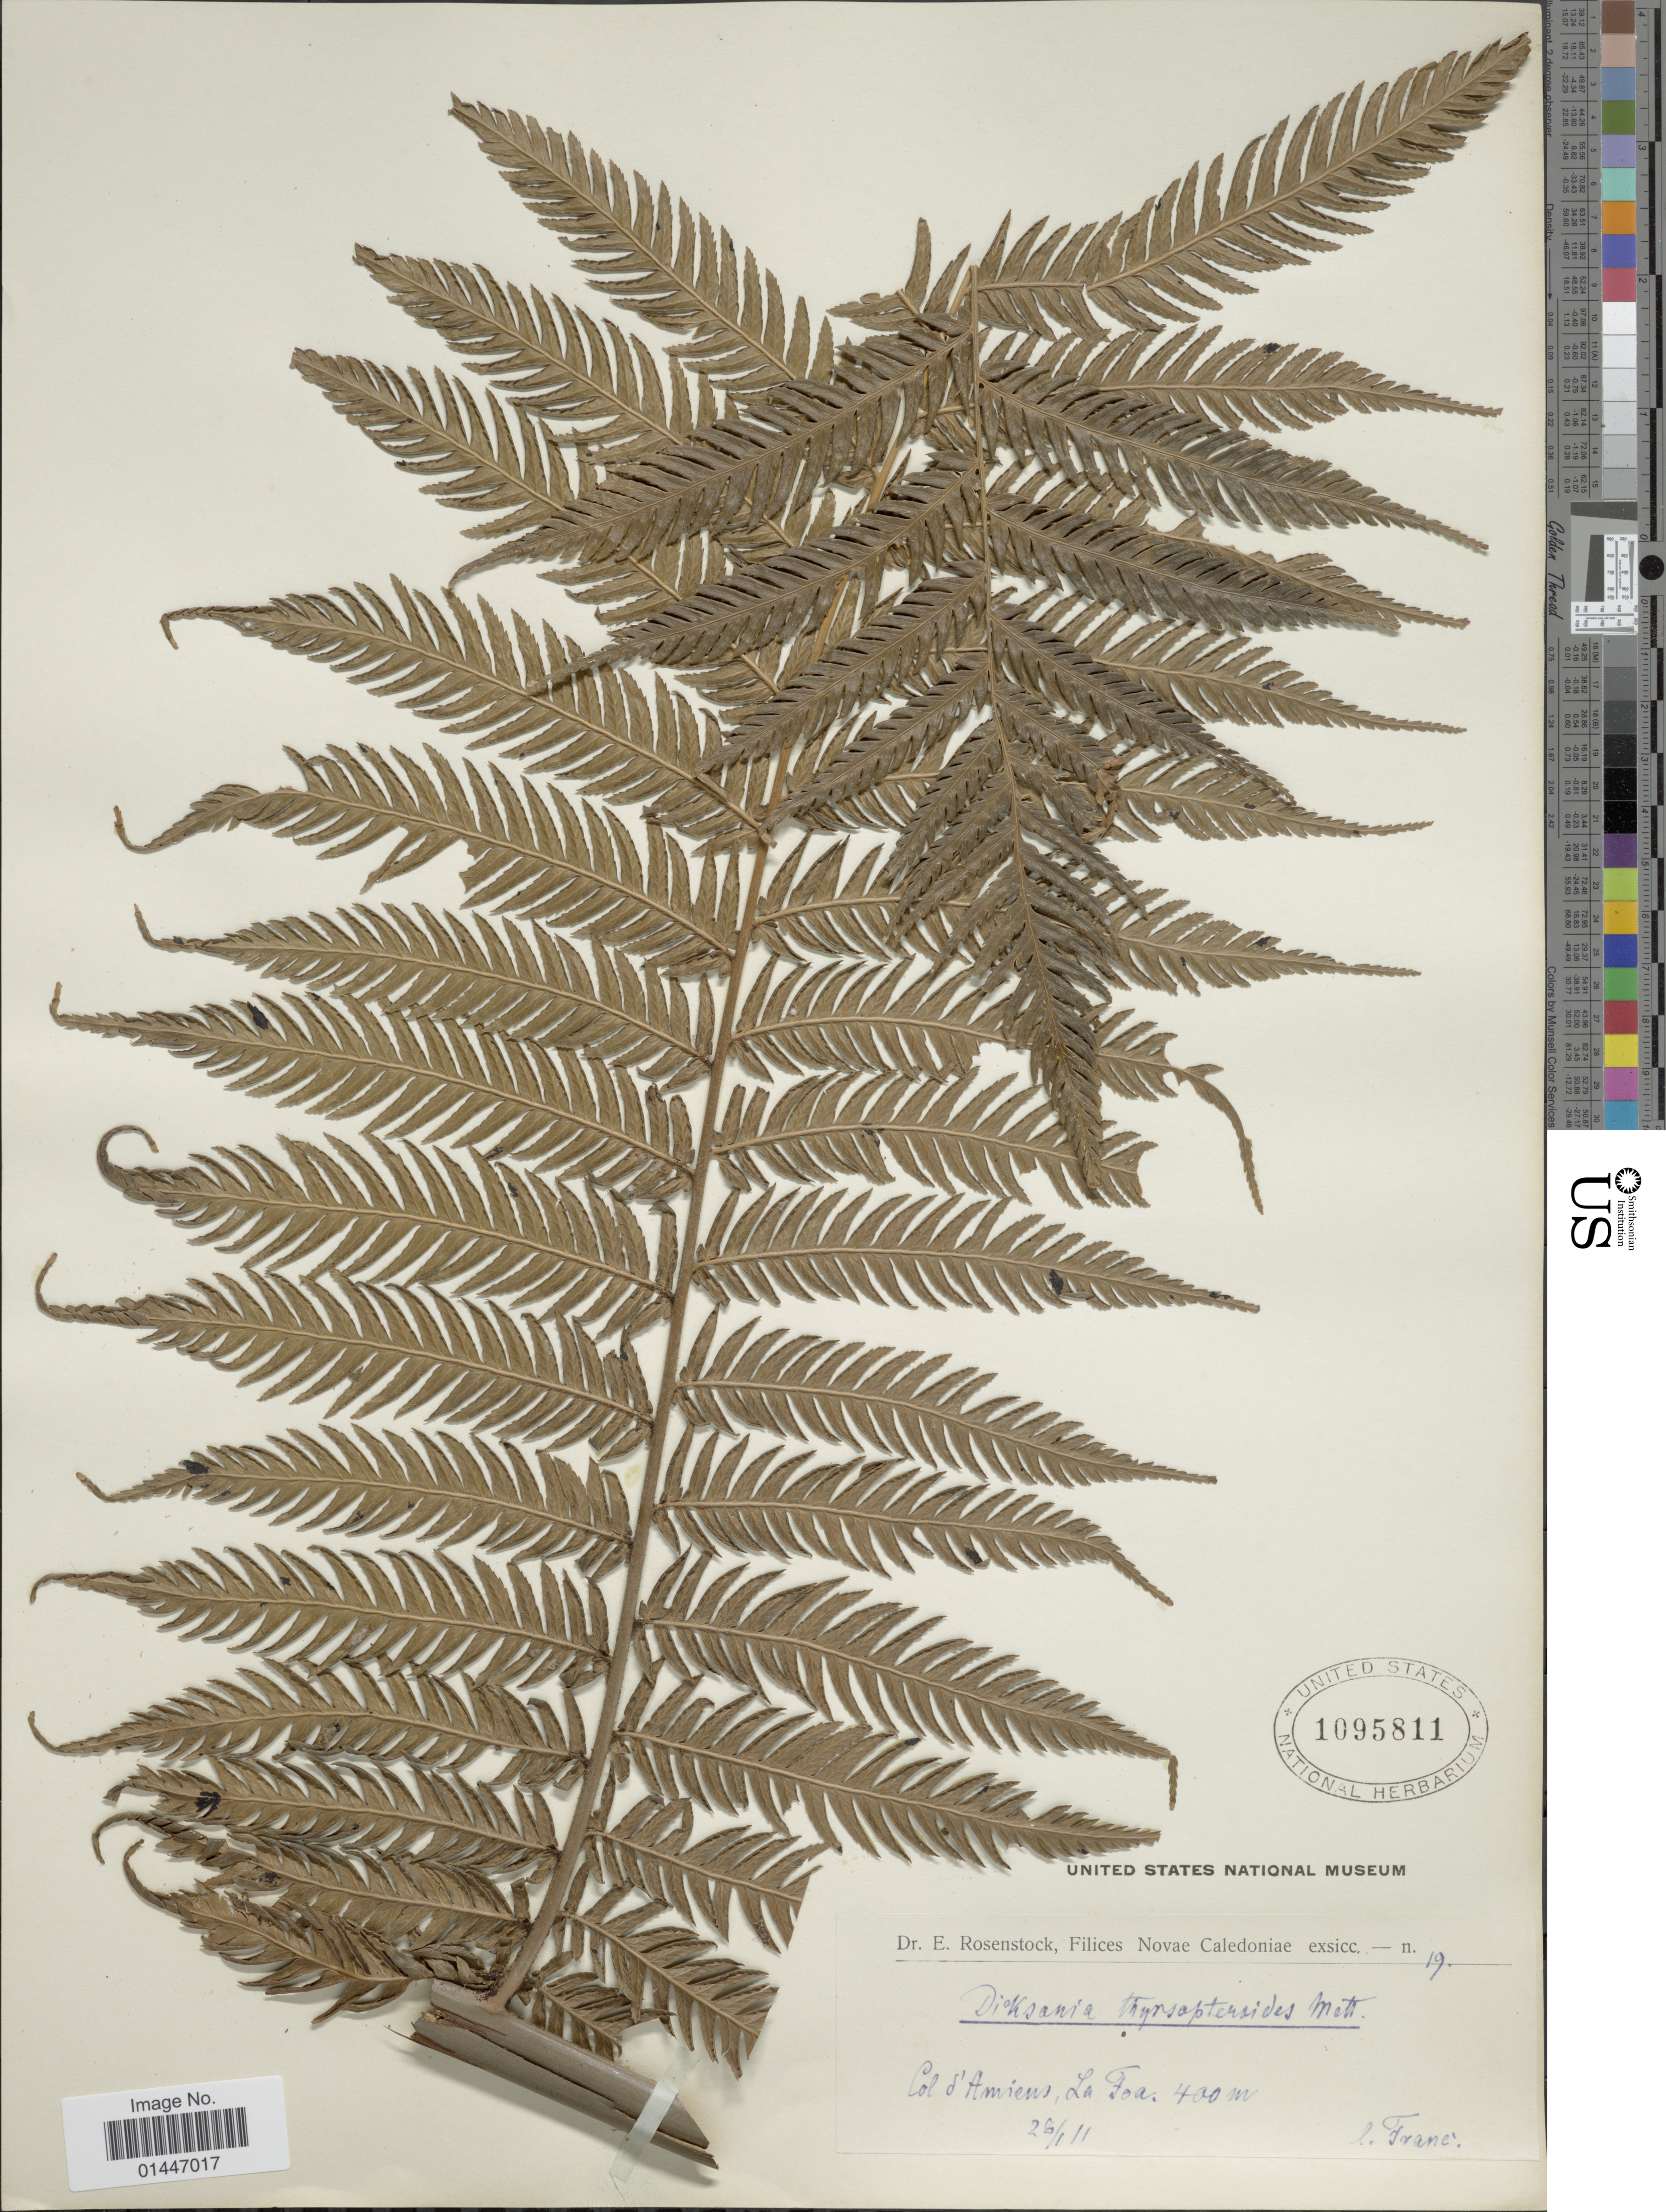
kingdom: Plantae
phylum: Tracheophyta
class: Polypodiopsida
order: Cyatheales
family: Dicksoniaceae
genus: Dicksonia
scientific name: Dicksonia thyrsopteroides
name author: Mett.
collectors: I. Franc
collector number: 19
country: New Caledonia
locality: Col d'Amieu, La Foa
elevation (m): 400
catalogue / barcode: US 1095811